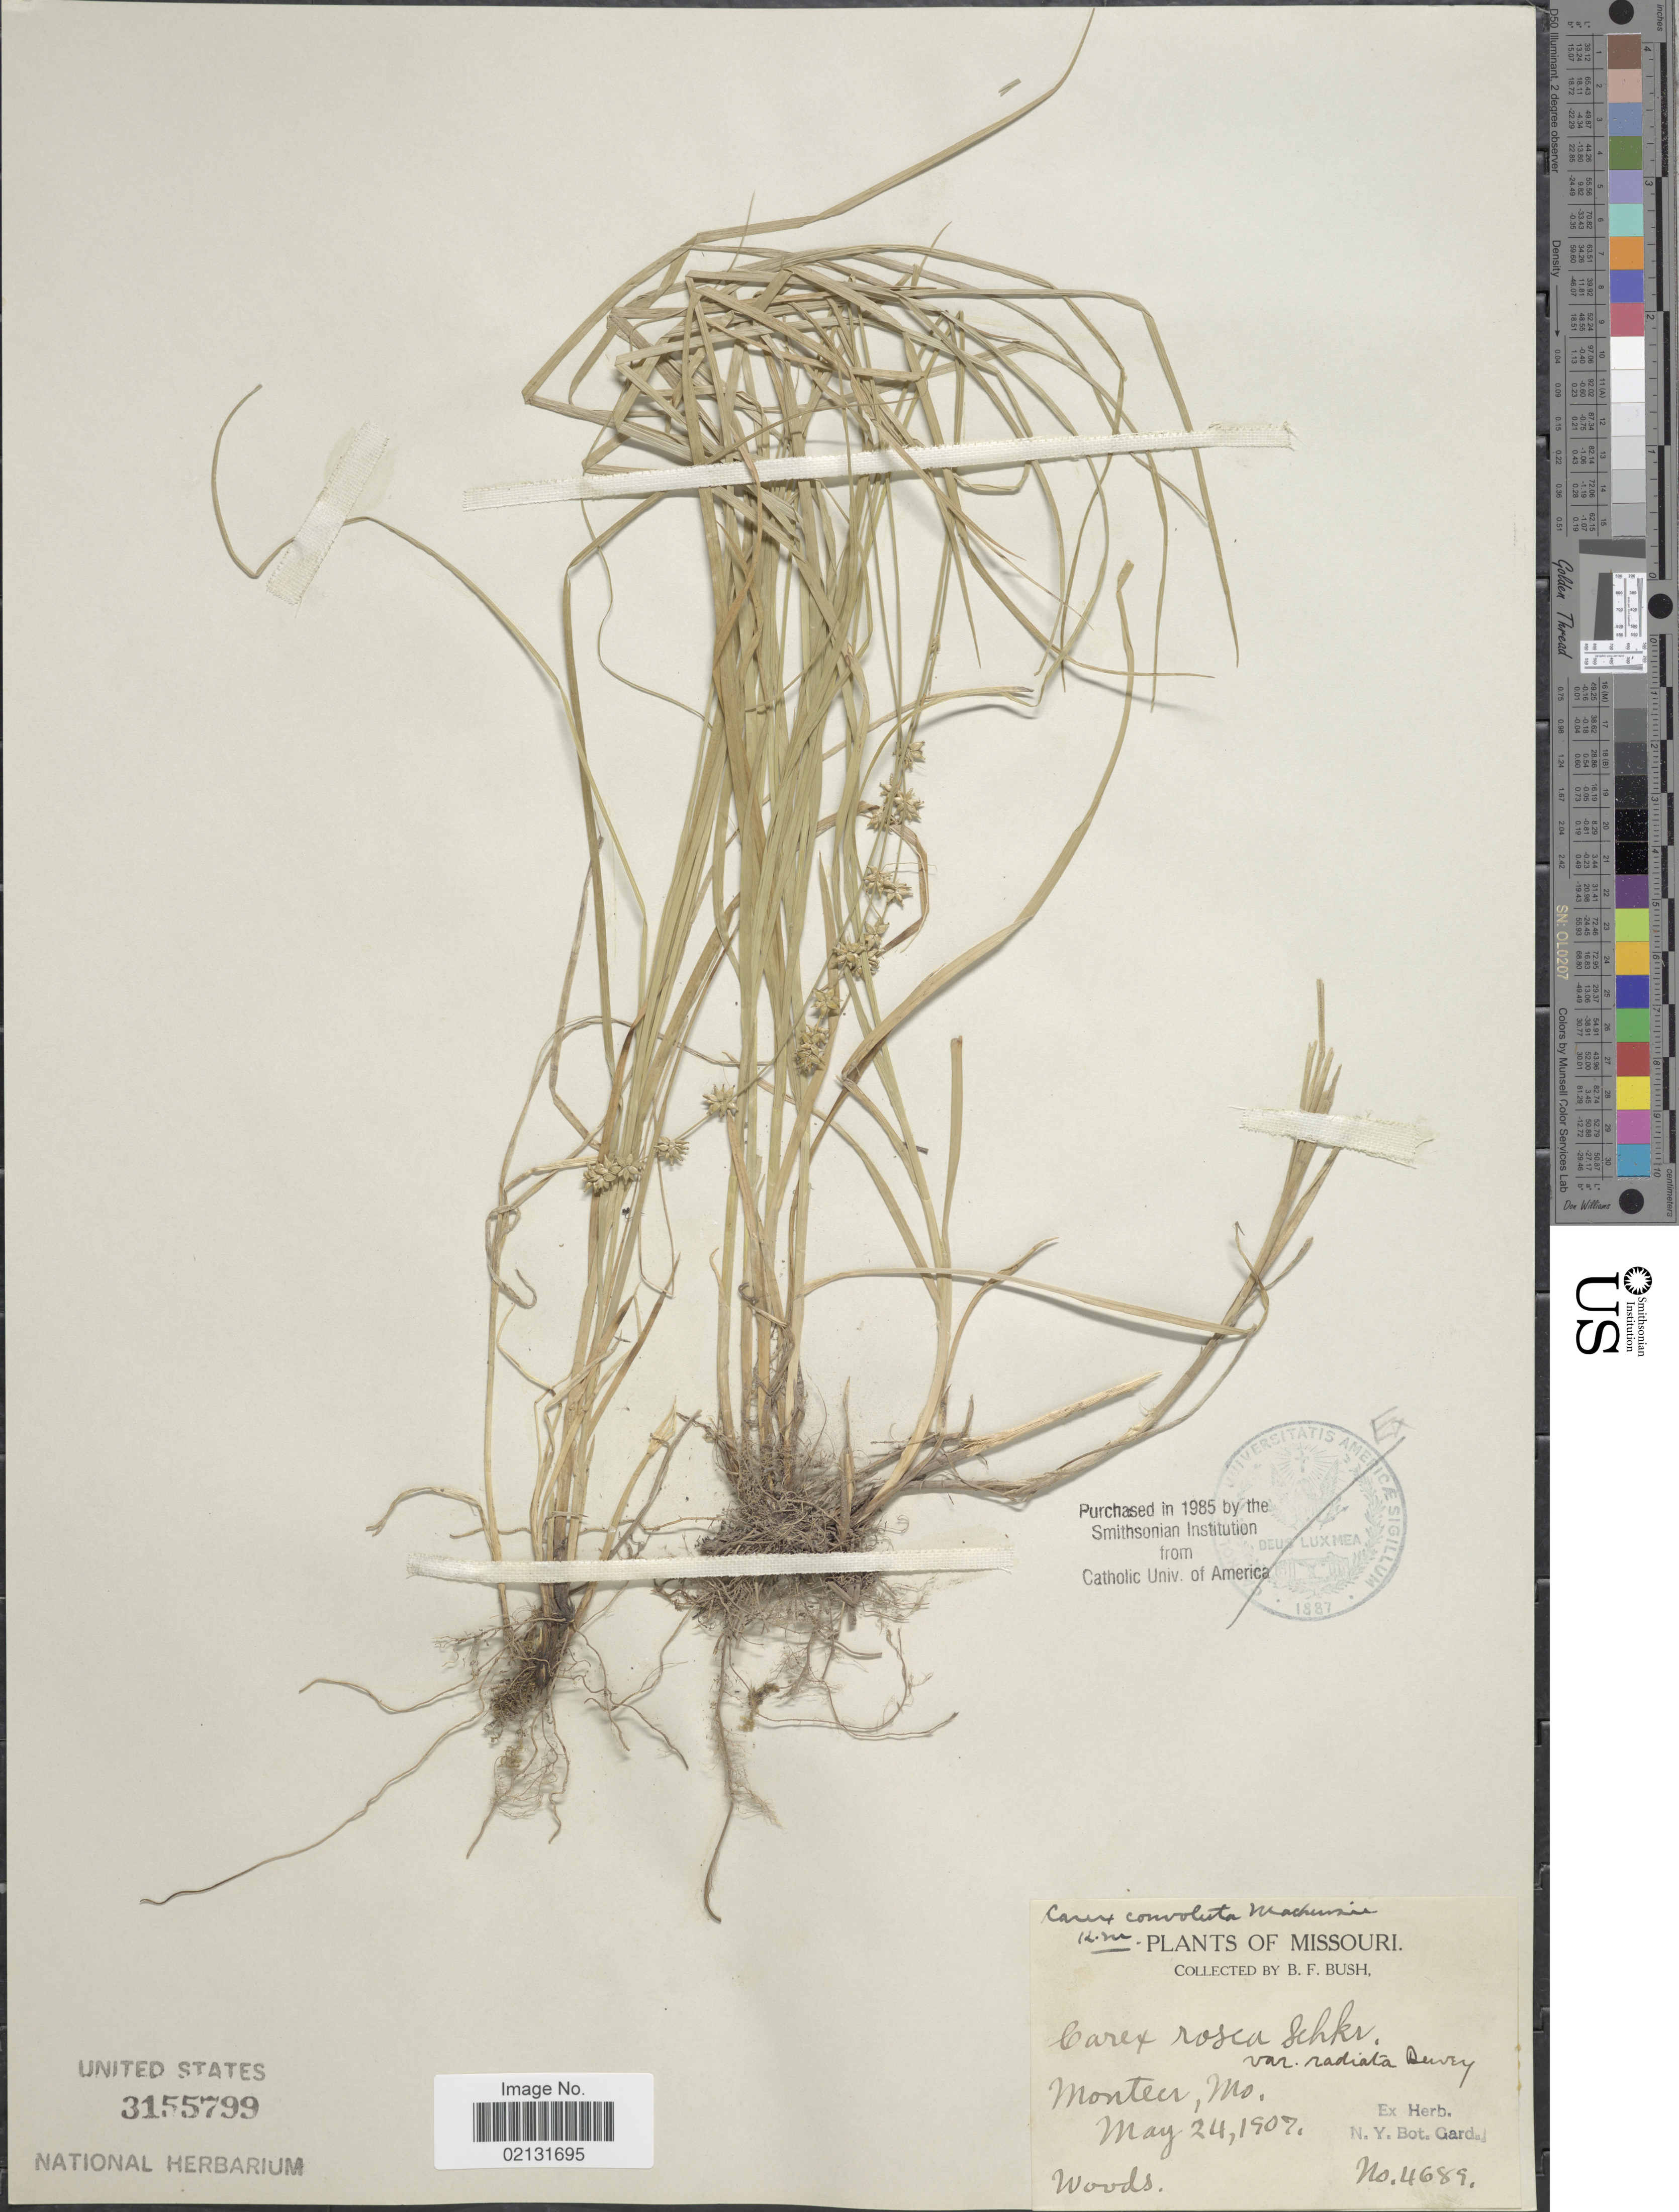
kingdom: Plantae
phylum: Tracheophyta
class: Liliopsida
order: Poales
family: Cyperaceae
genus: Carex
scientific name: Carex rosea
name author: Willd.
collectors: B. F. Bush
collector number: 4689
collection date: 1907-05-24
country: United States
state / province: Missouri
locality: Monteer, woods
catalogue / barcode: US 3155799